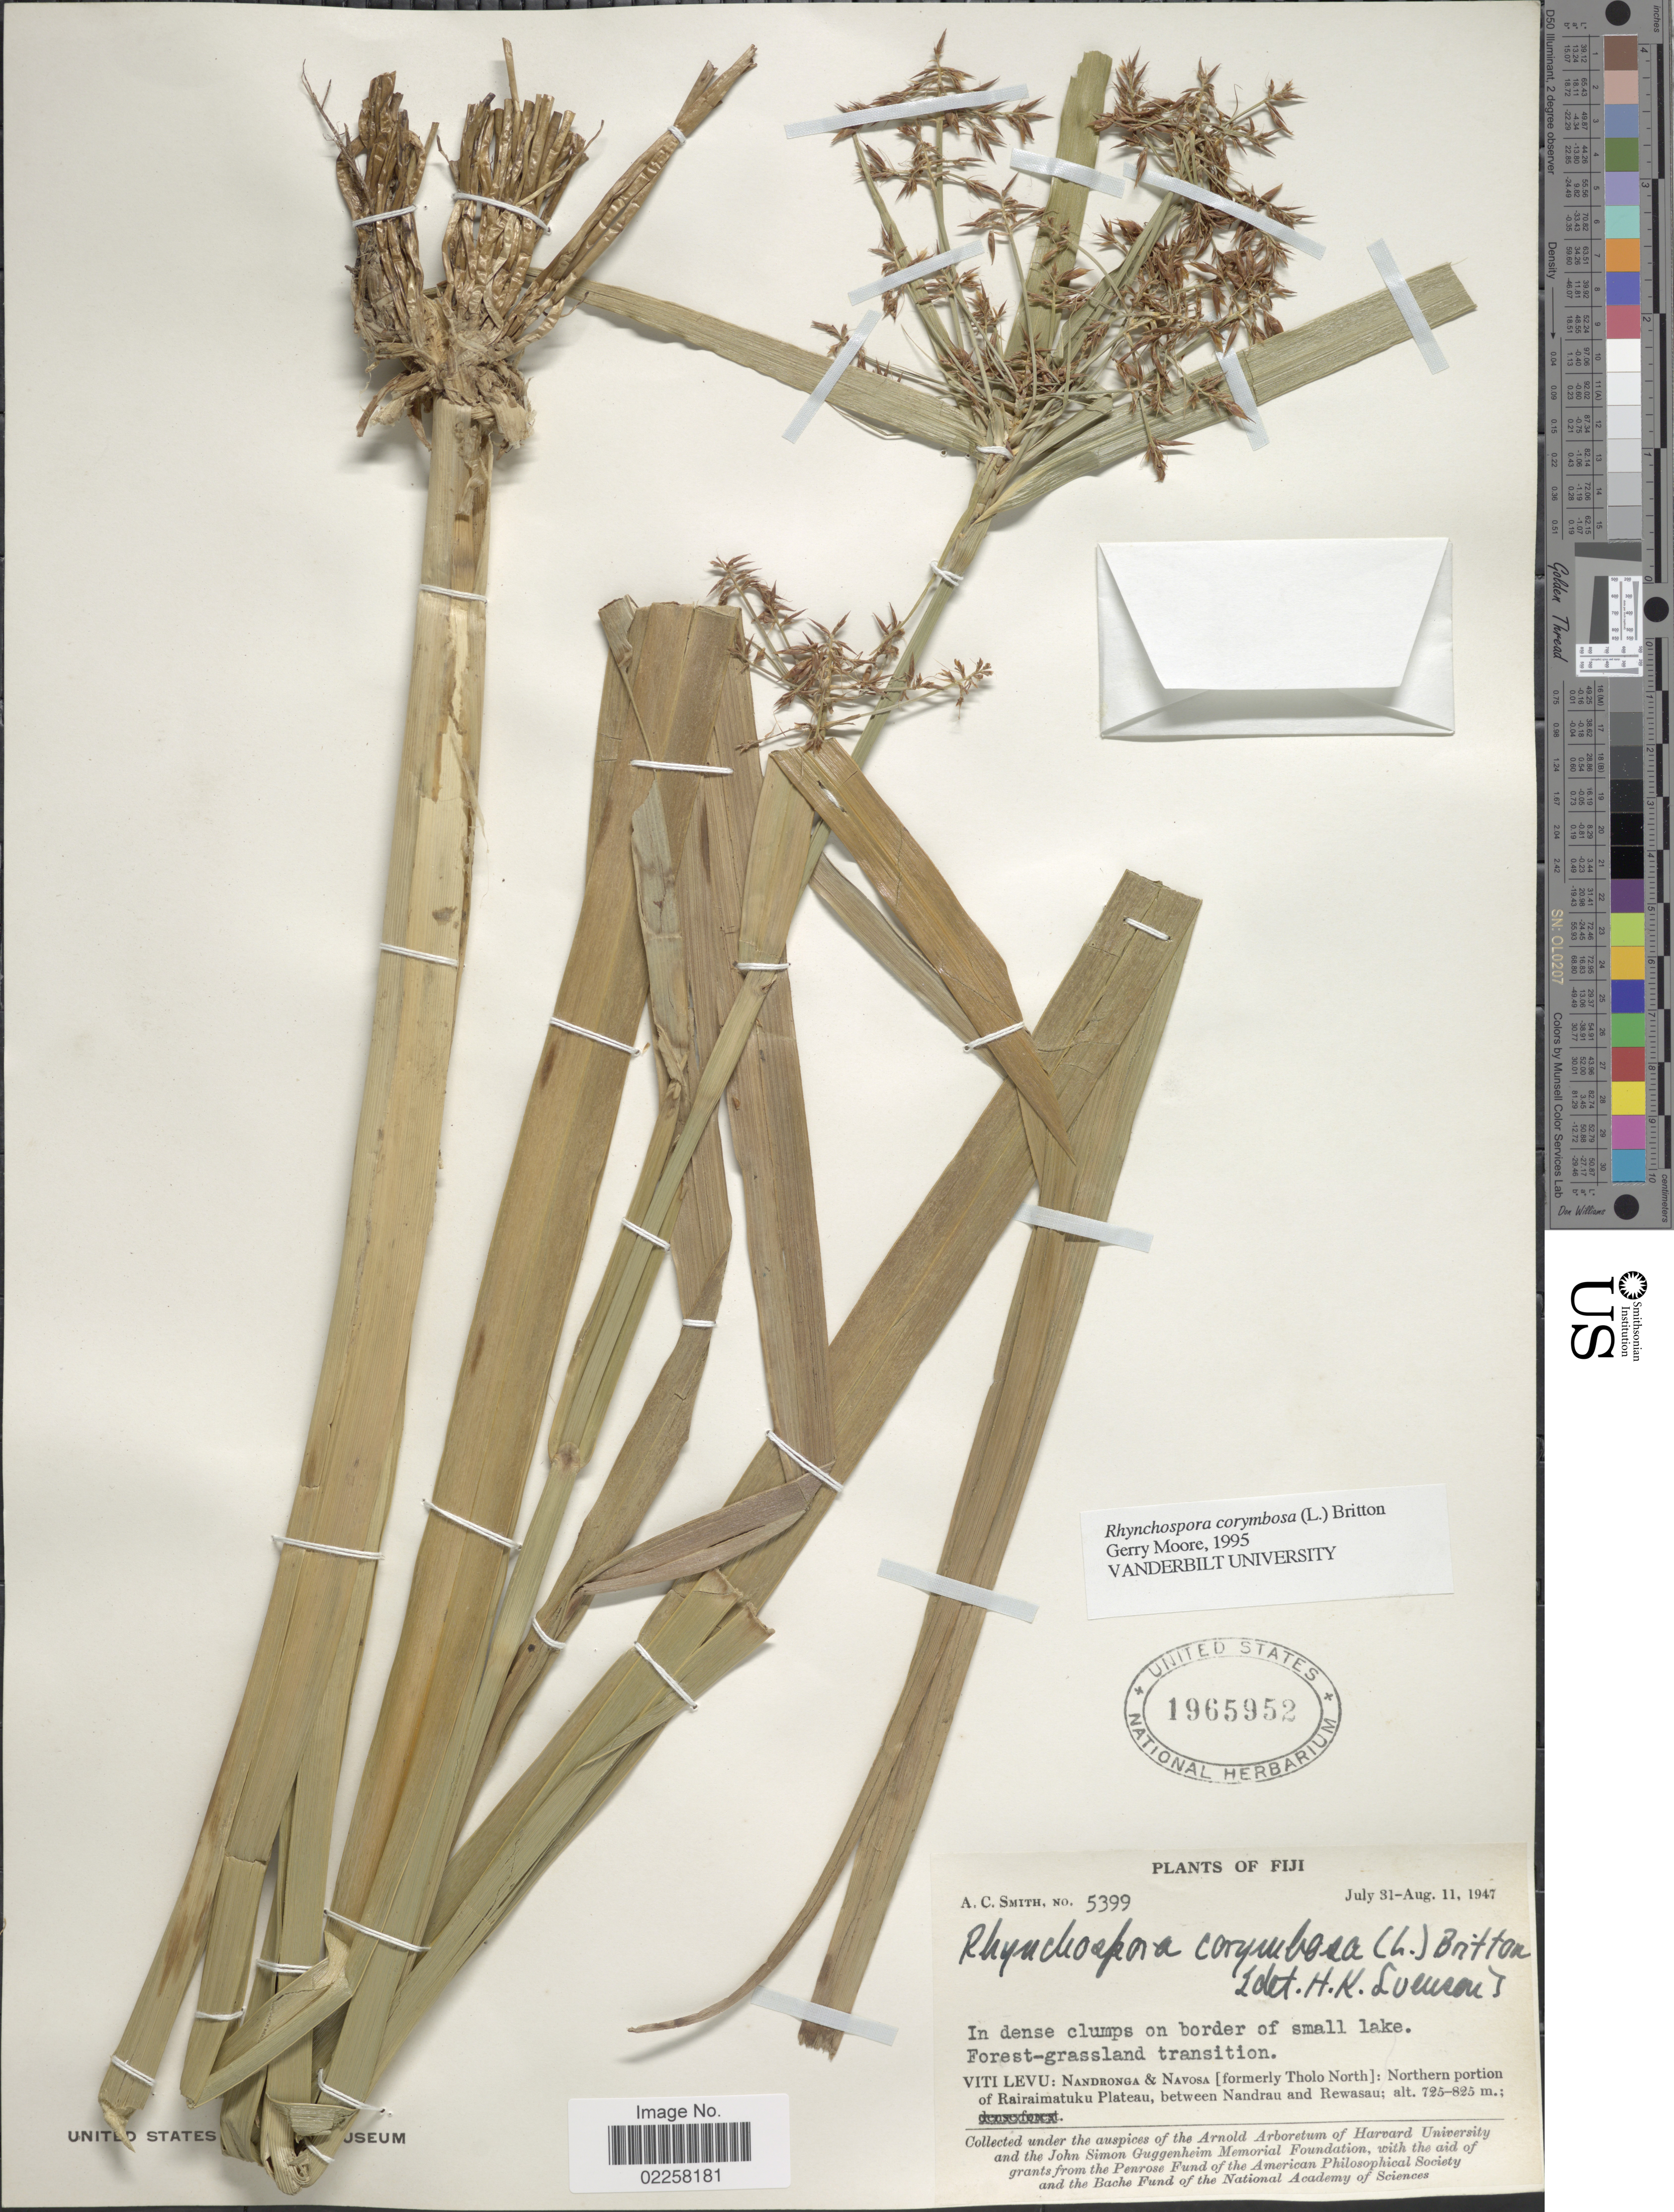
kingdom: Plantae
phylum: Tracheophyta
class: Liliopsida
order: Poales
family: Cyperaceae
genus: Rhynchospora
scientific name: Rhynchospora corymbosa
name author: (L.) Britton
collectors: A. C. Smith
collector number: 5399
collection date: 1947-07-31/1947-08-11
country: Fiji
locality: Viti Levu: Nandronga & Navosa [formerly Tholo North]: Northern portion of Rairaimatuku Plateau, between Nandrau and Rewasau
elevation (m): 725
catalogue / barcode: US 1965952